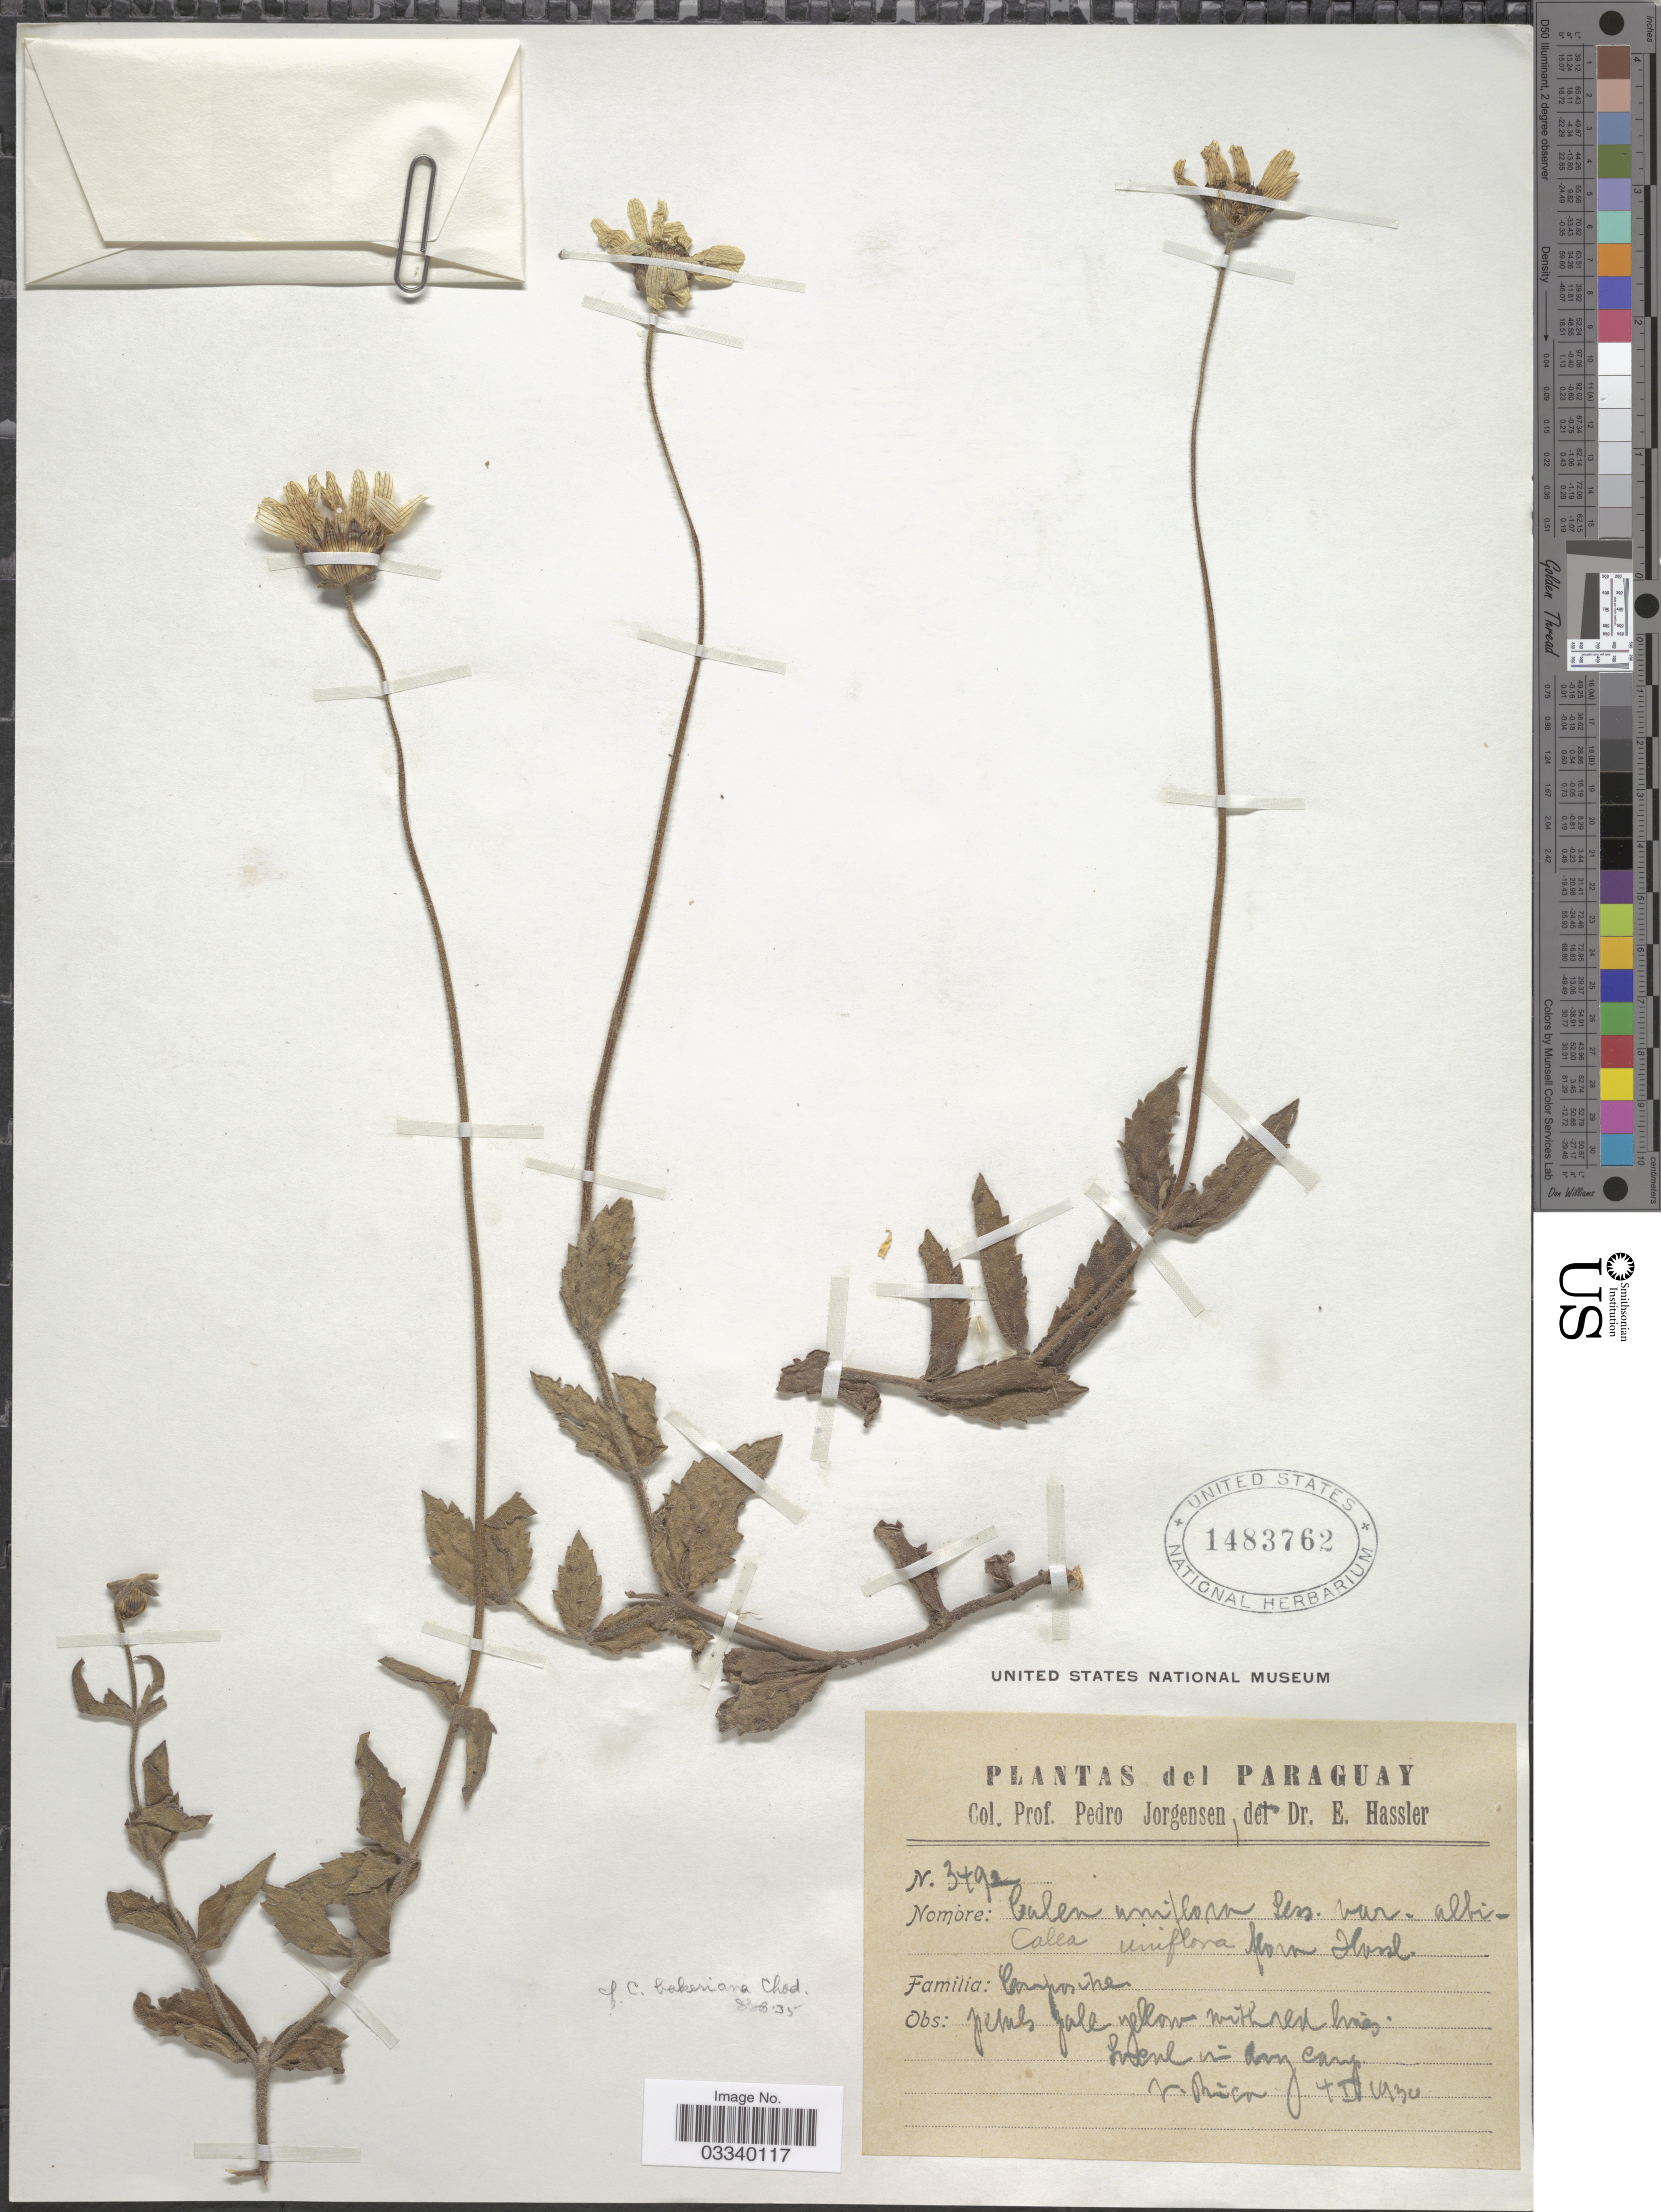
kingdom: Plantae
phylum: Tracheophyta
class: Magnoliopsida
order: Asterales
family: Asteraceae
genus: Calea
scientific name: Calea bakeriana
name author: Chodat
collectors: P. Jörgensen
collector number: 3492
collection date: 1930-04-04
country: Paraguay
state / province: Guaira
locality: V. Rica.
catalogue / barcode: US 1483762